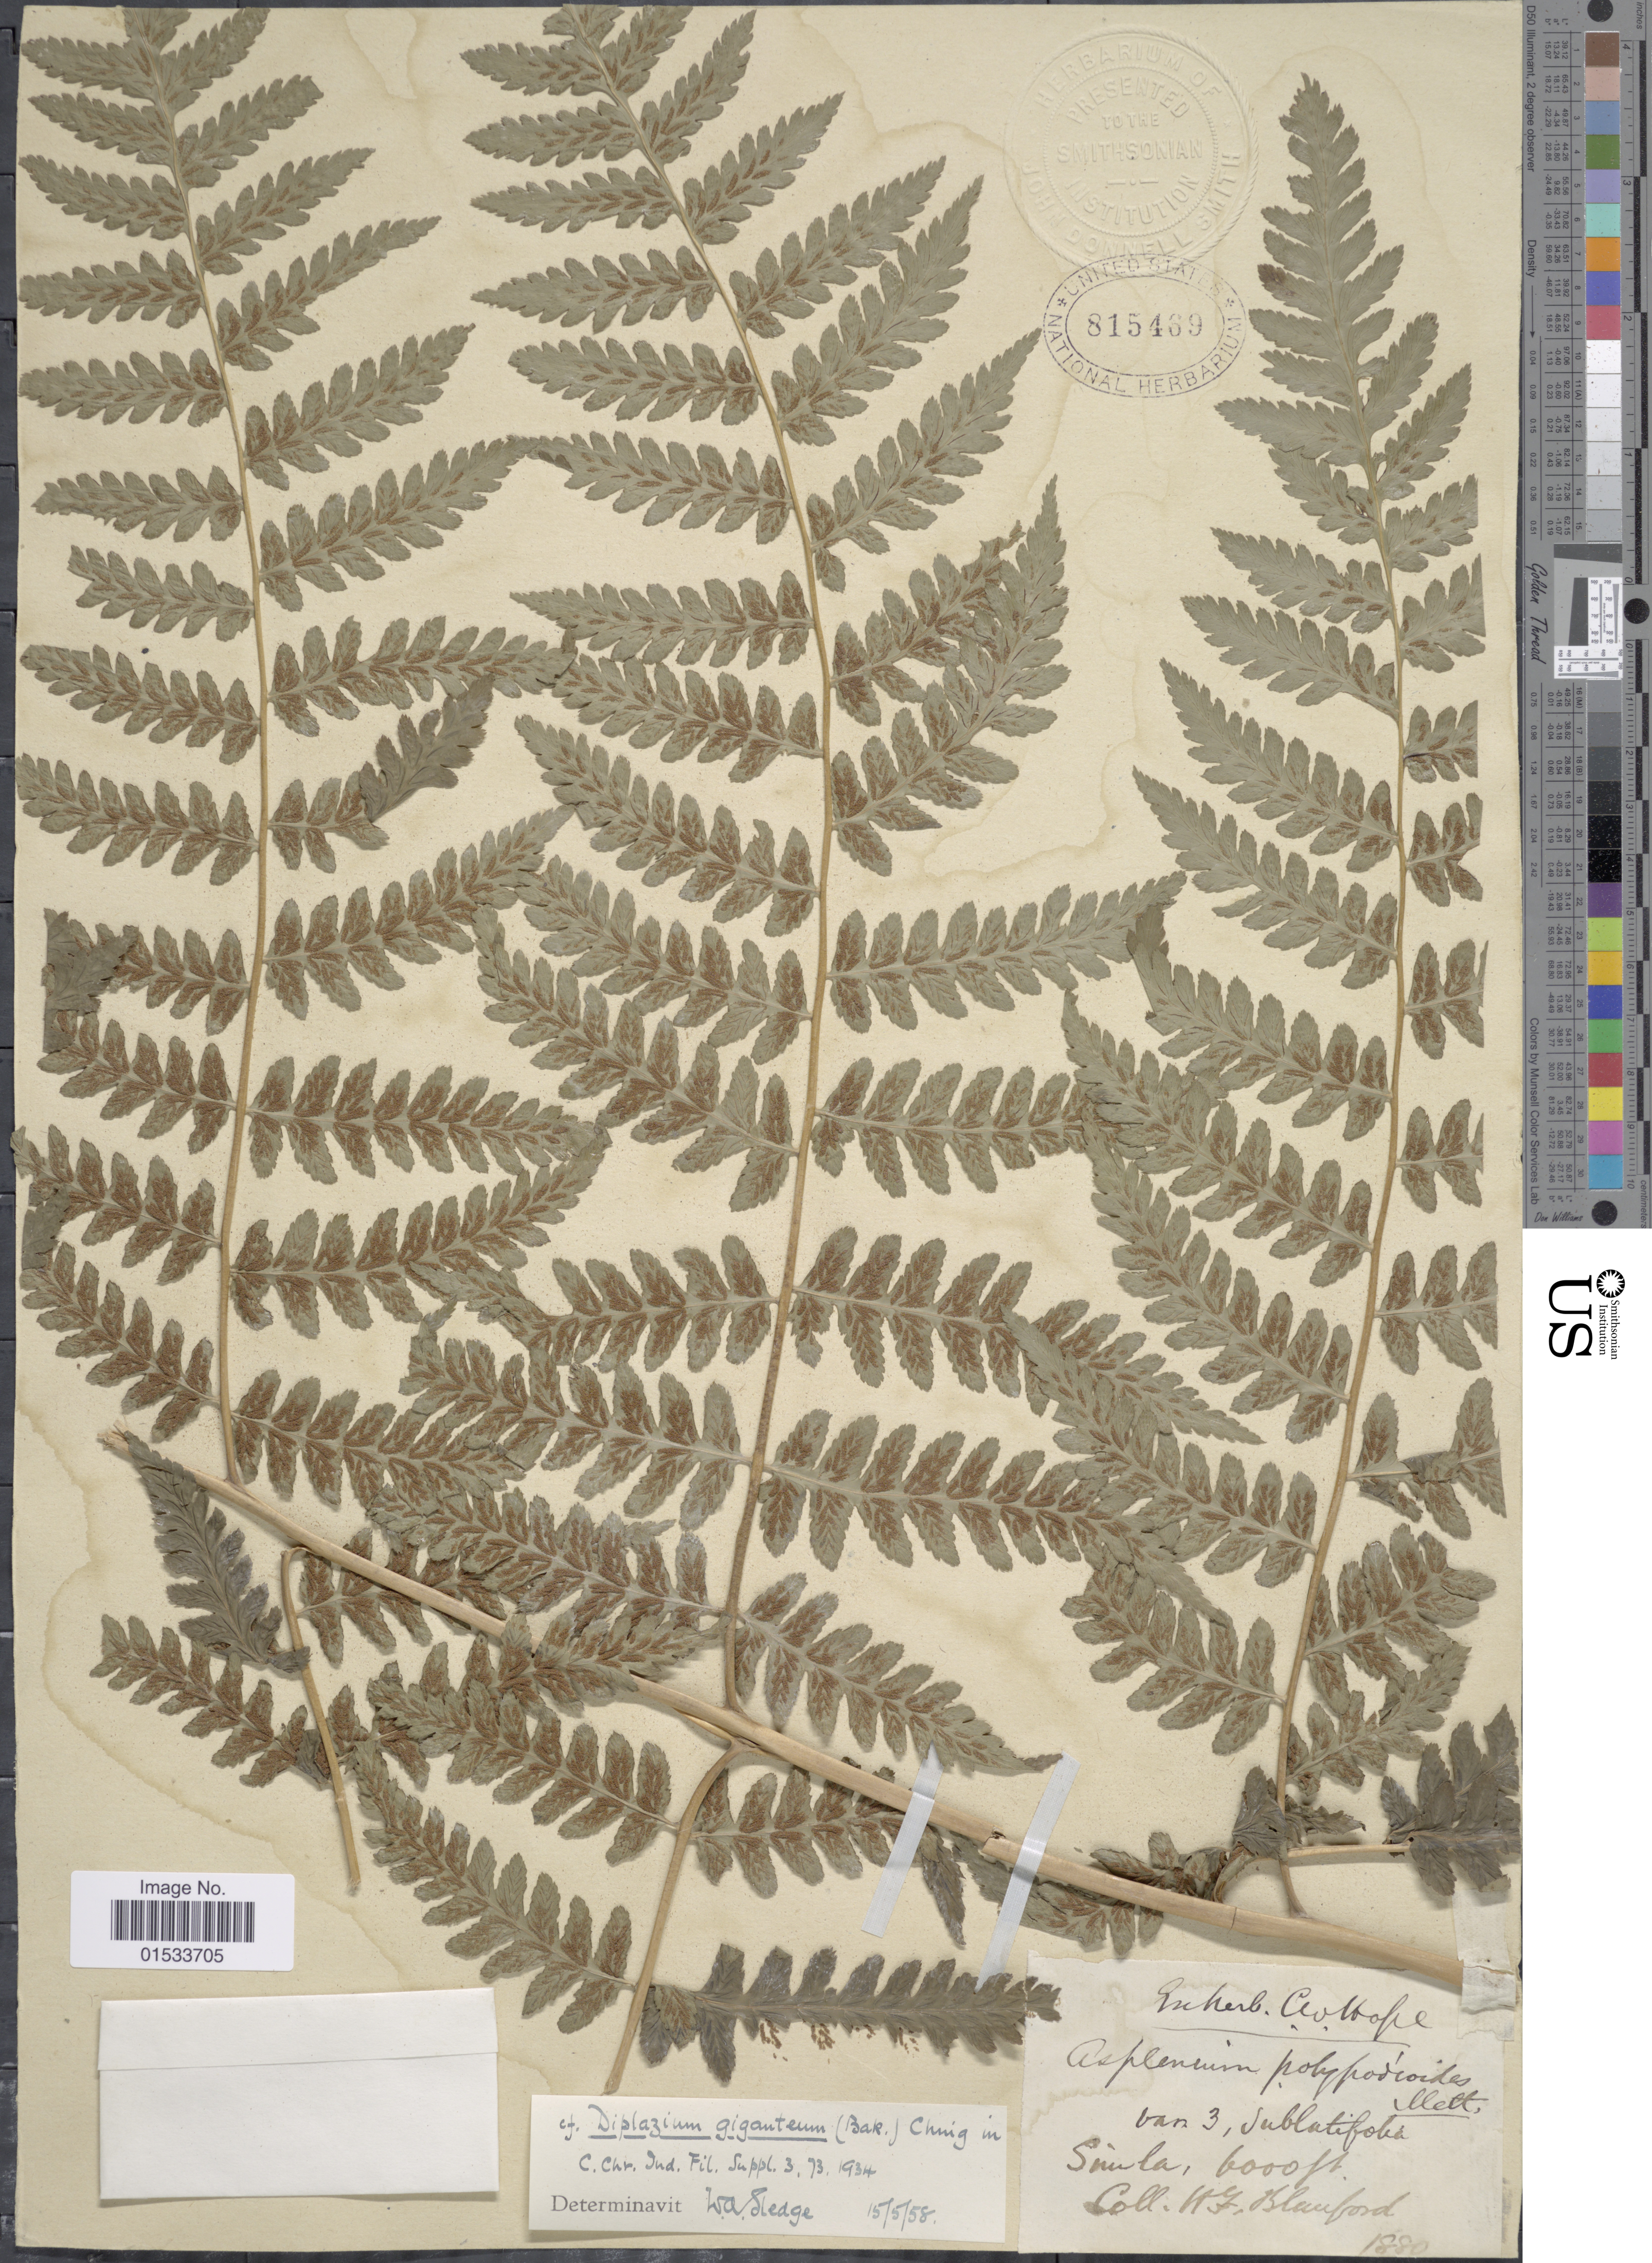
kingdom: Plantae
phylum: Tracheophyta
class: Polypodiopsida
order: Polypodiales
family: Athyriaceae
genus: Diplazium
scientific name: Diplazium frondosum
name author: C. Chr.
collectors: H. Blanford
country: India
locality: Simla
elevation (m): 1829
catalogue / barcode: US 815469